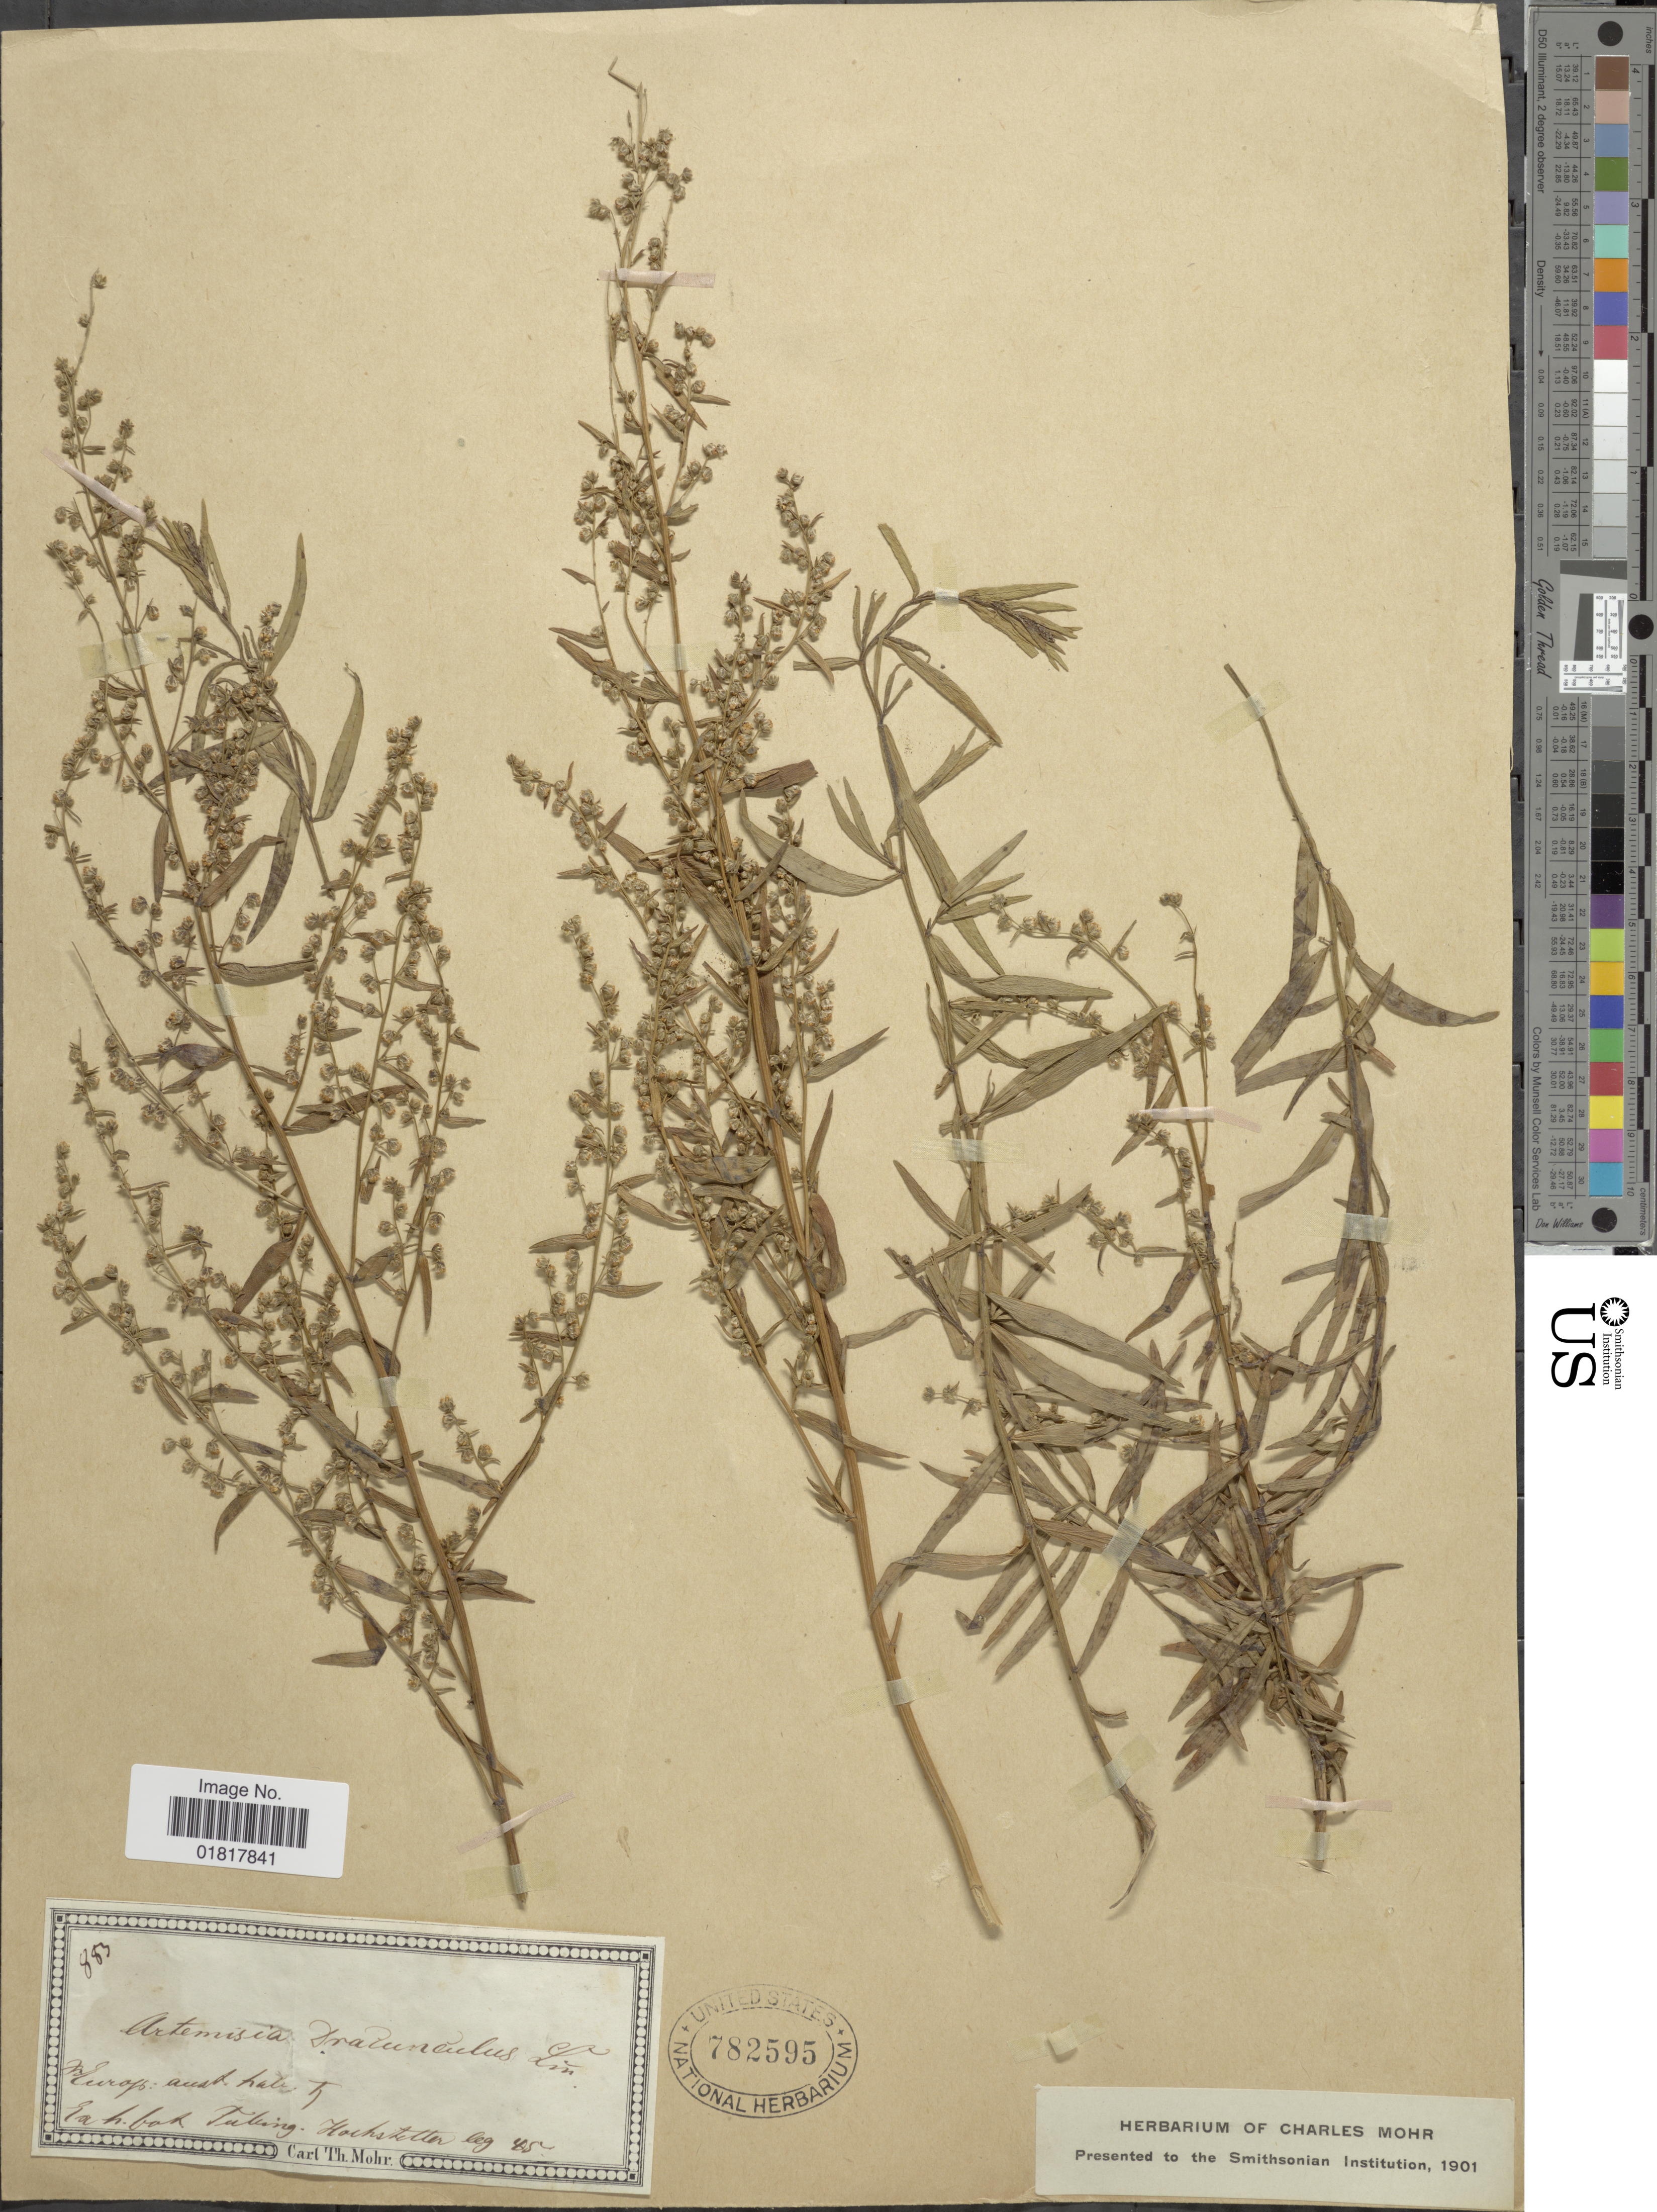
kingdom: Plantae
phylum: Tracheophyta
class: Magnoliopsida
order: Asterales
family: Asteraceae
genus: Artemisia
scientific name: Artemisia dracunculus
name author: L.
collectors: -. Hochstetter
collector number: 883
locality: Europ. austr. hab. Th [interpreted]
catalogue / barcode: US 782595